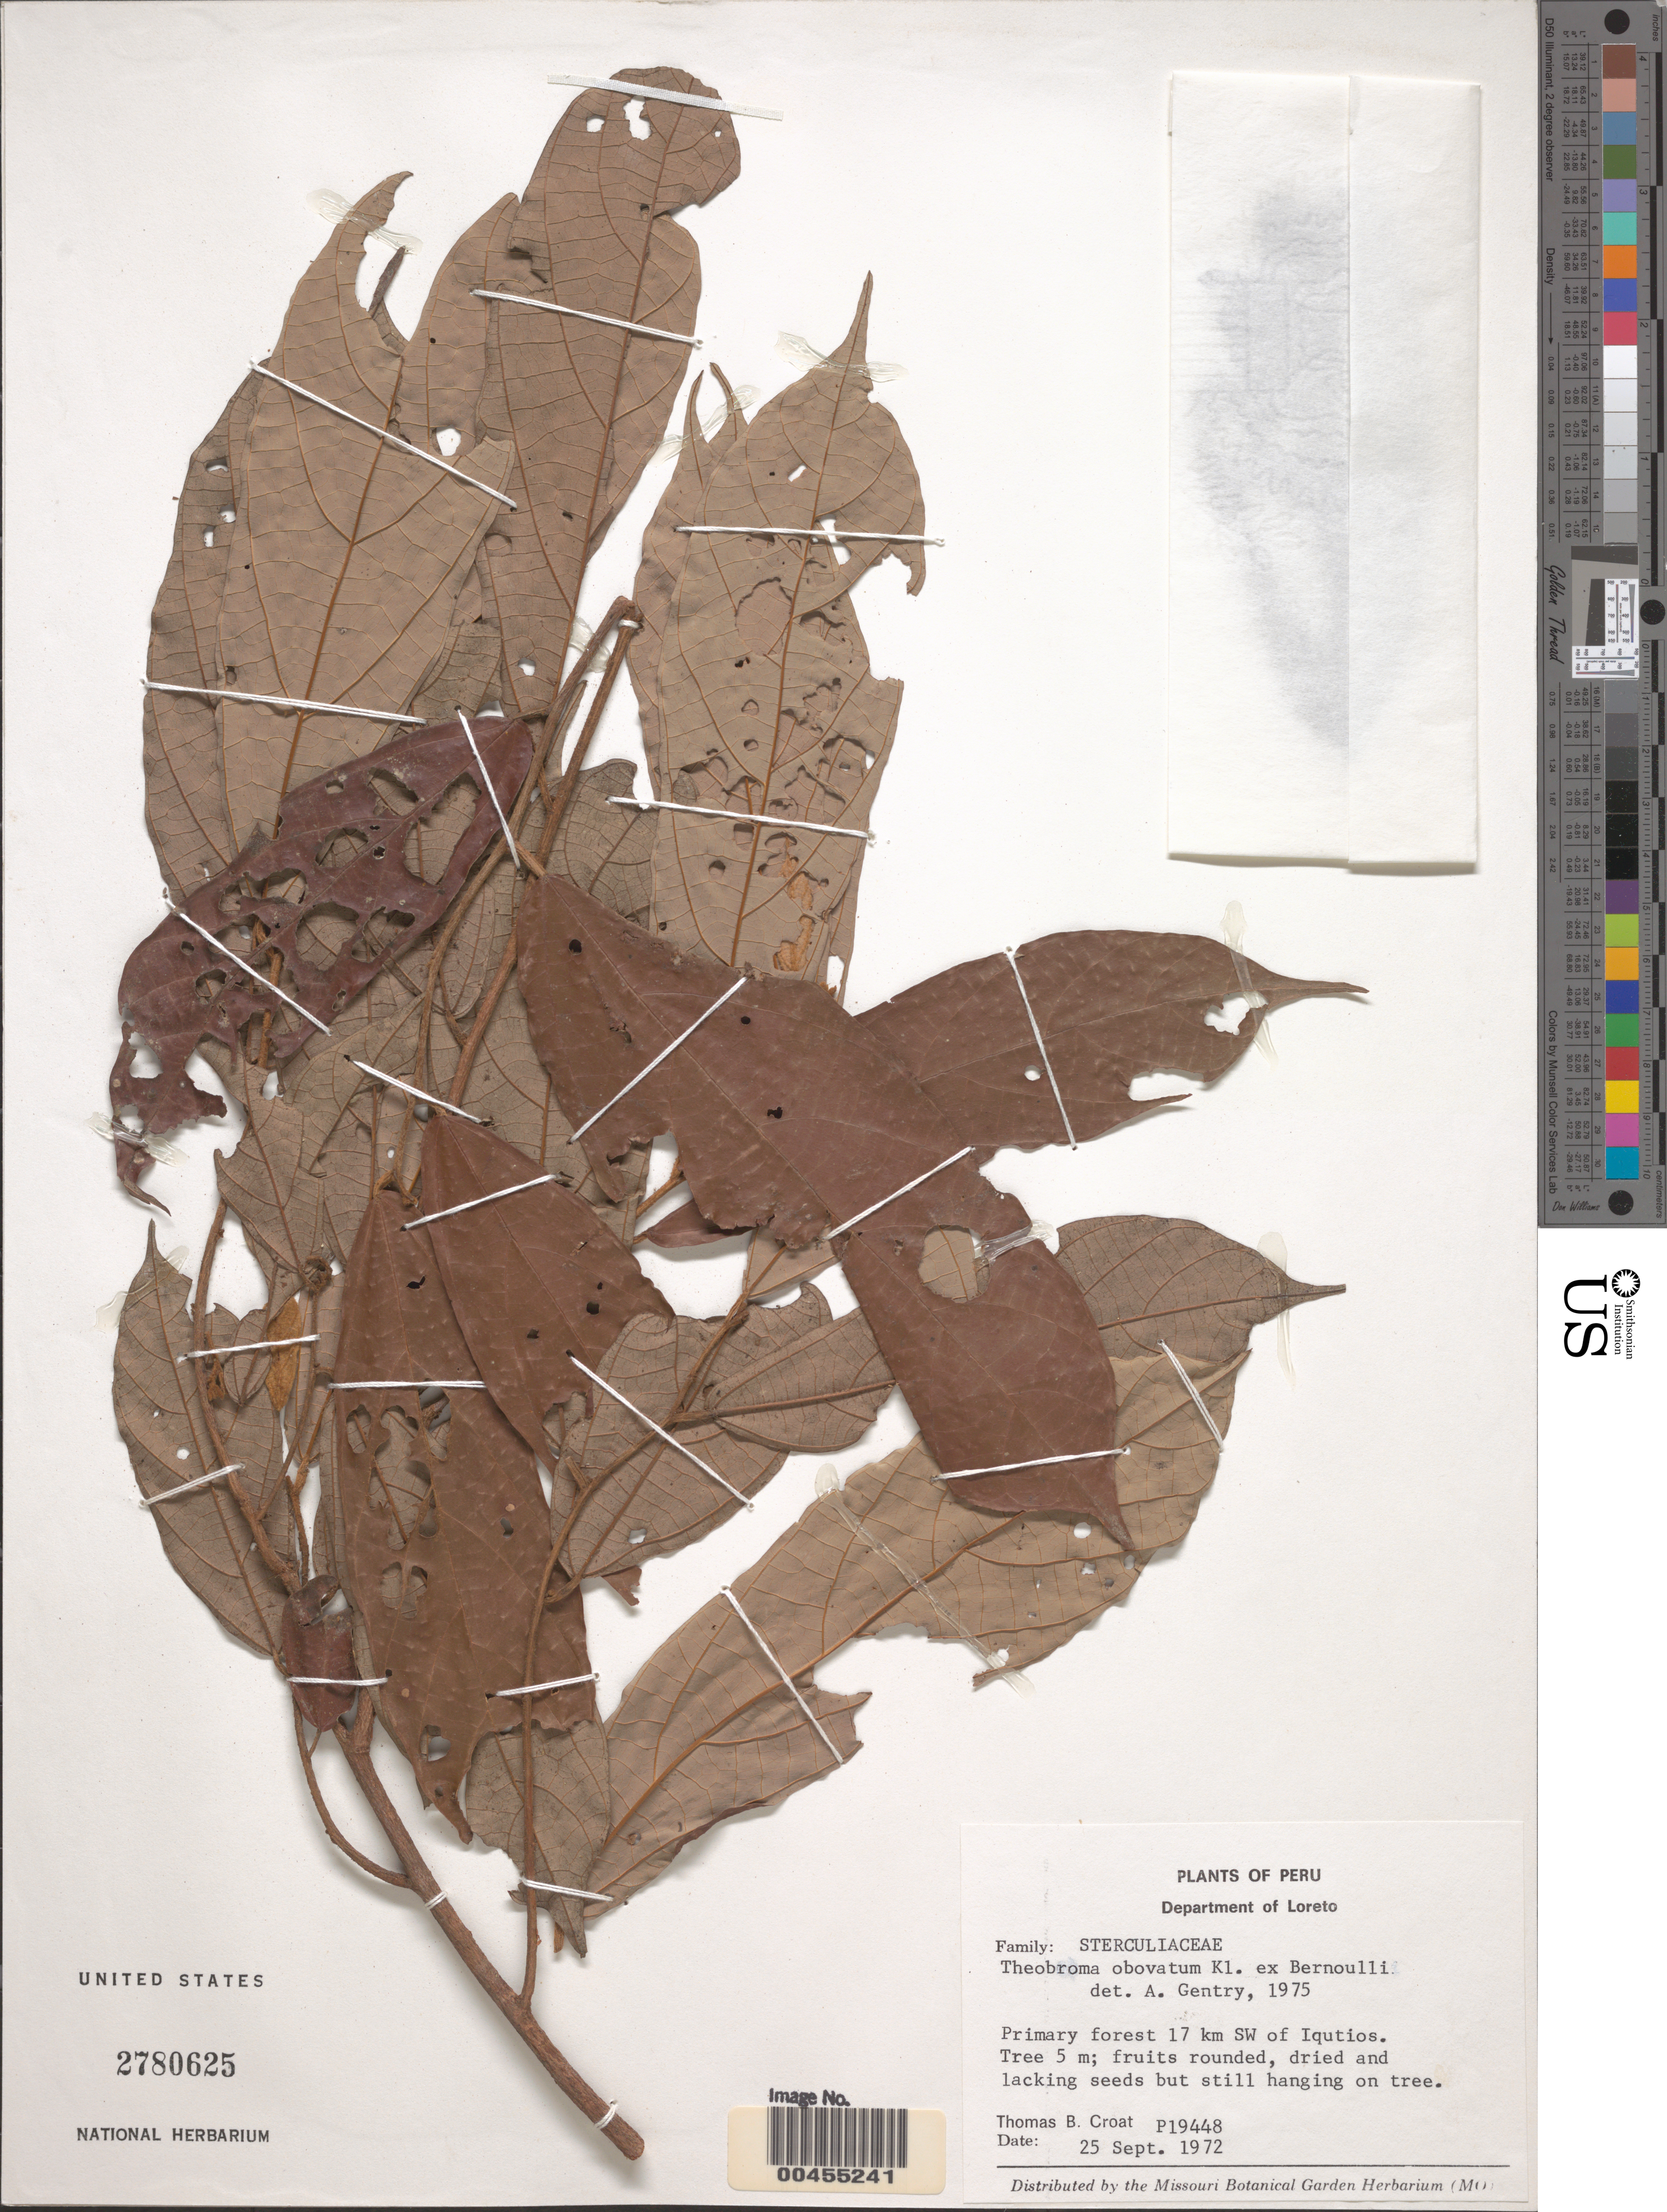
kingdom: Plantae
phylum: Tracheophyta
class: Magnoliopsida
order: Malvales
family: Malvaceae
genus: Theobroma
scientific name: Theobroma obovatum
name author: Klotzsch ex Bernoulli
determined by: Gentry, A. H.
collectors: T. B. Croat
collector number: P19448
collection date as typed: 25 Sep 1972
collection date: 1972-09-25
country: Peru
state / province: Loreto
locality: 17 km SW of Iquitos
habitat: primary forest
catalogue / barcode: US 2780625